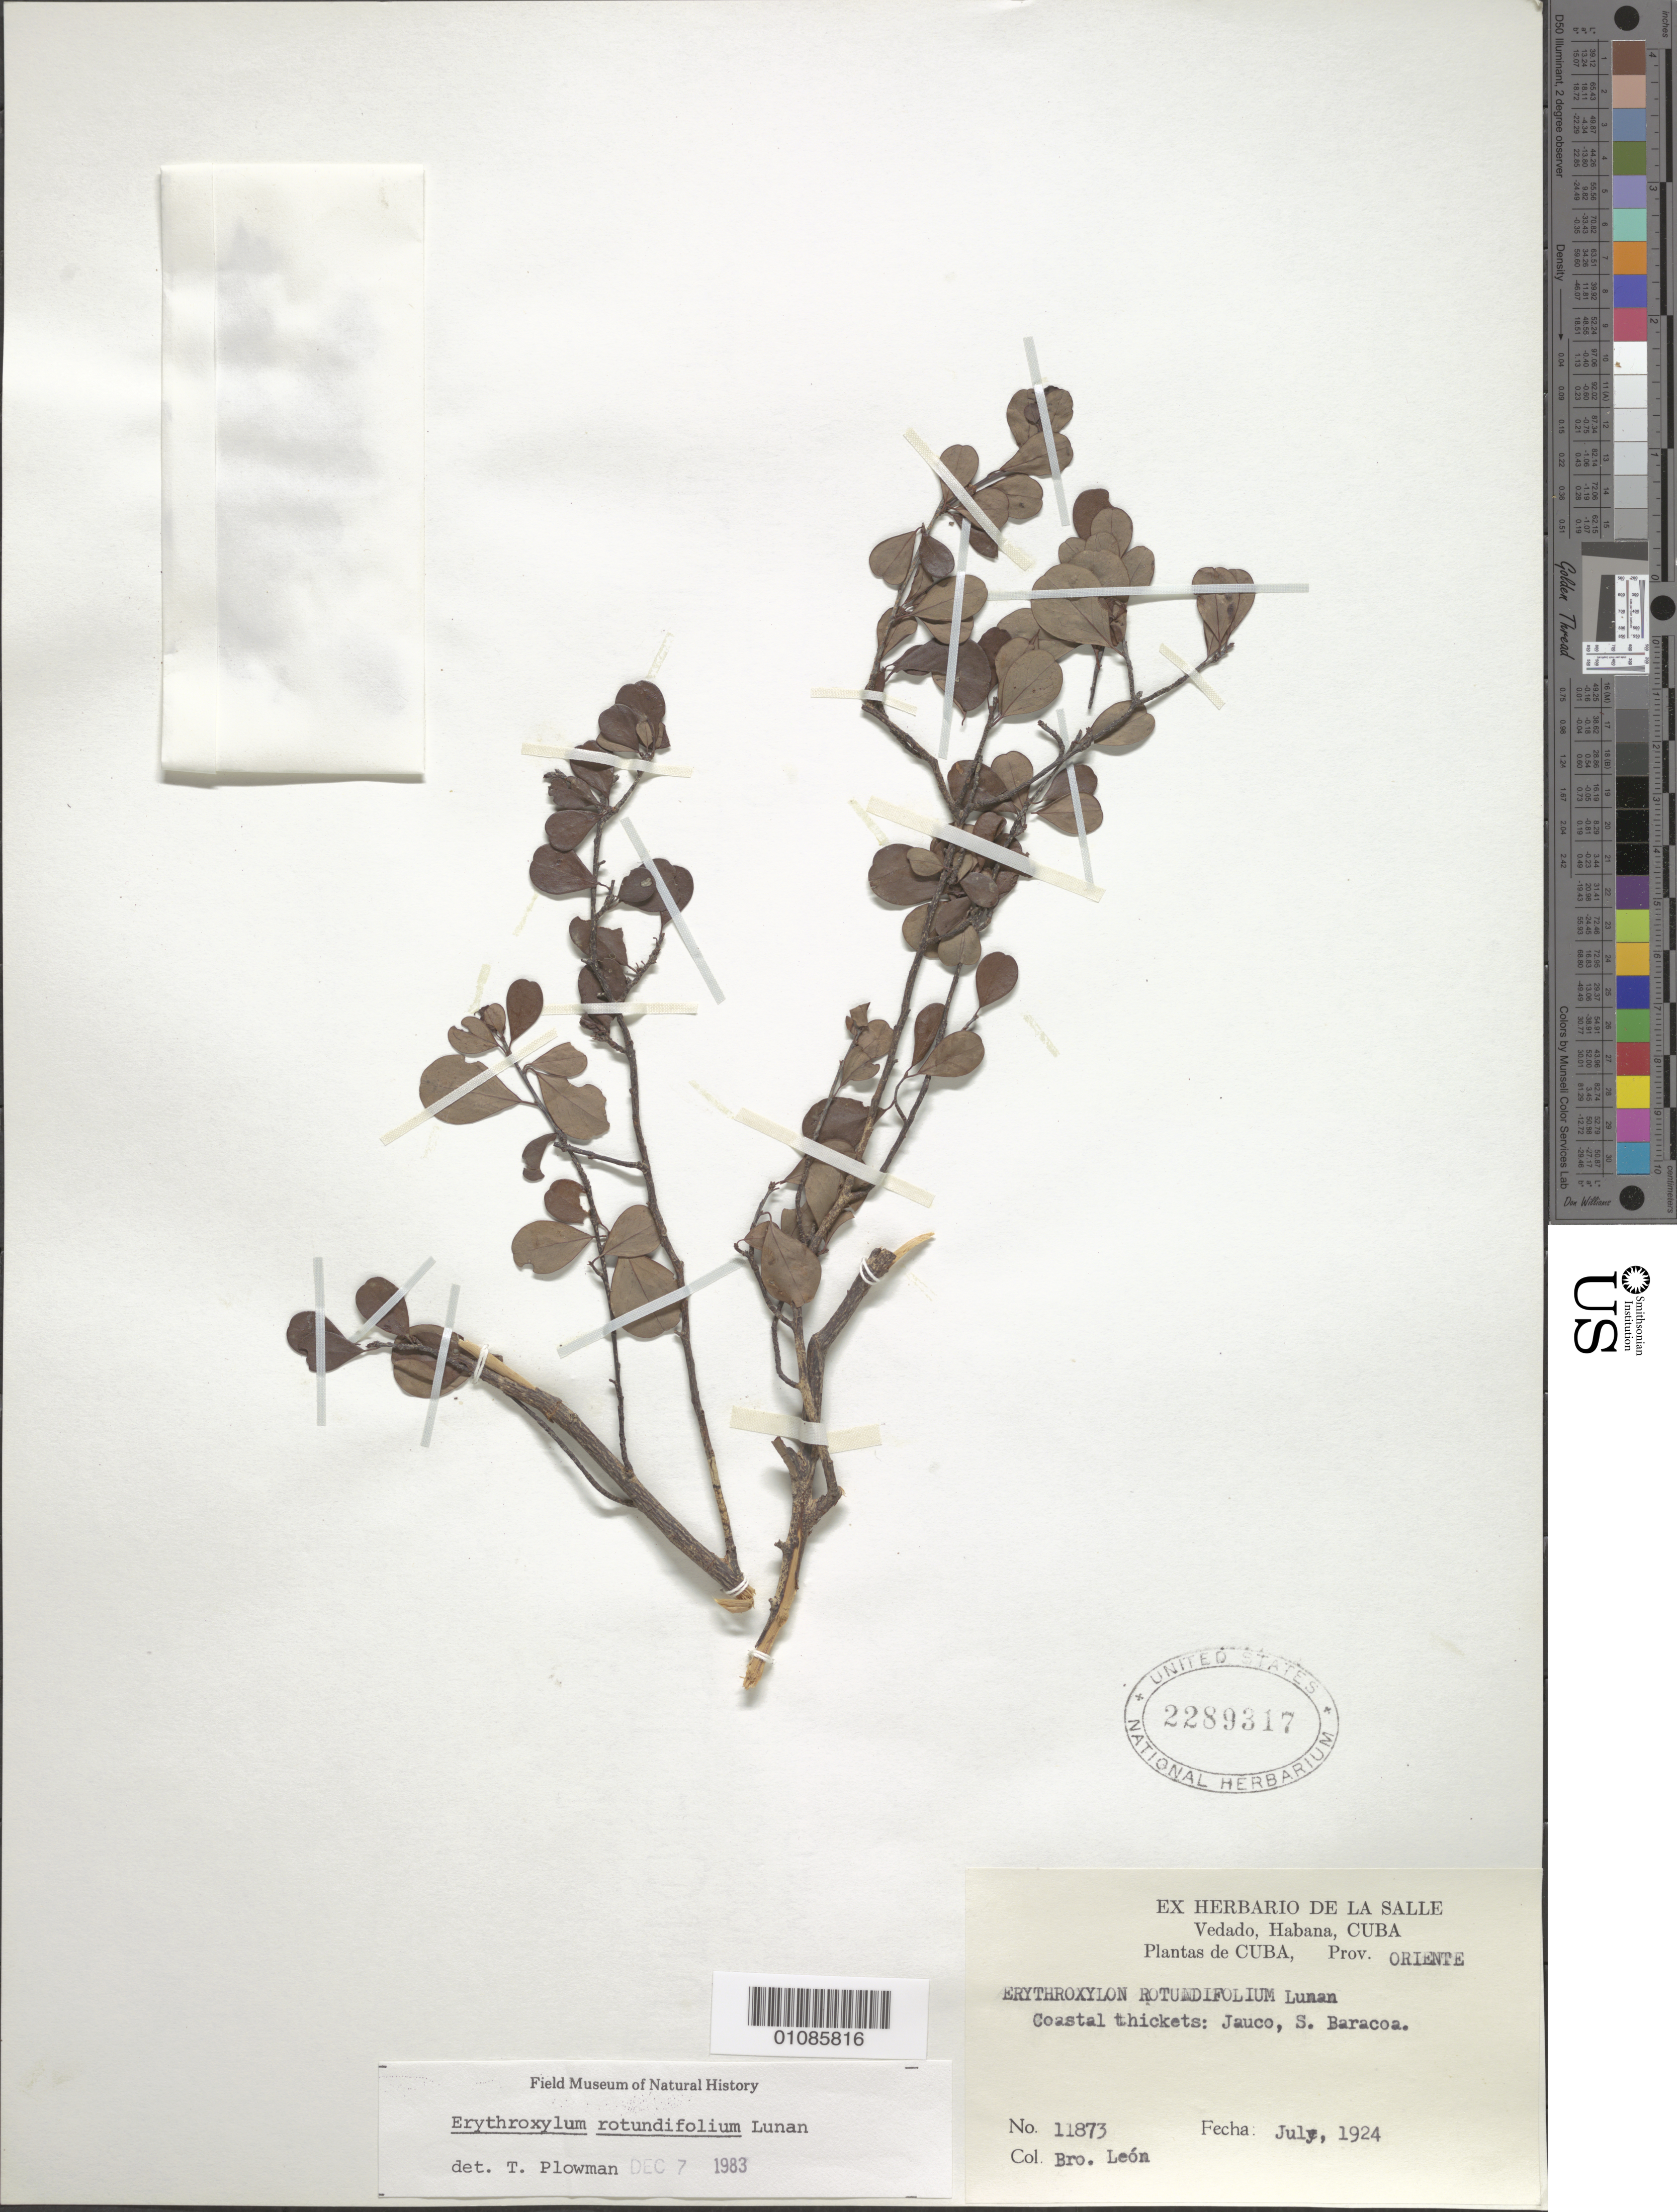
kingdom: Plantae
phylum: Tracheophyta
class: Magnoliopsida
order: Malpighiales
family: Erythroxylaceae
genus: Erythroxylum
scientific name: Erythroxylum rotundifolium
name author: Lunan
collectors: Bro. León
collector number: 11873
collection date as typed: Jul 1924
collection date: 1924-07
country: Cuba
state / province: Guantanamo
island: Cuba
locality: Coastal Thickets: Jauco, S Baracoa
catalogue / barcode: US 2289317